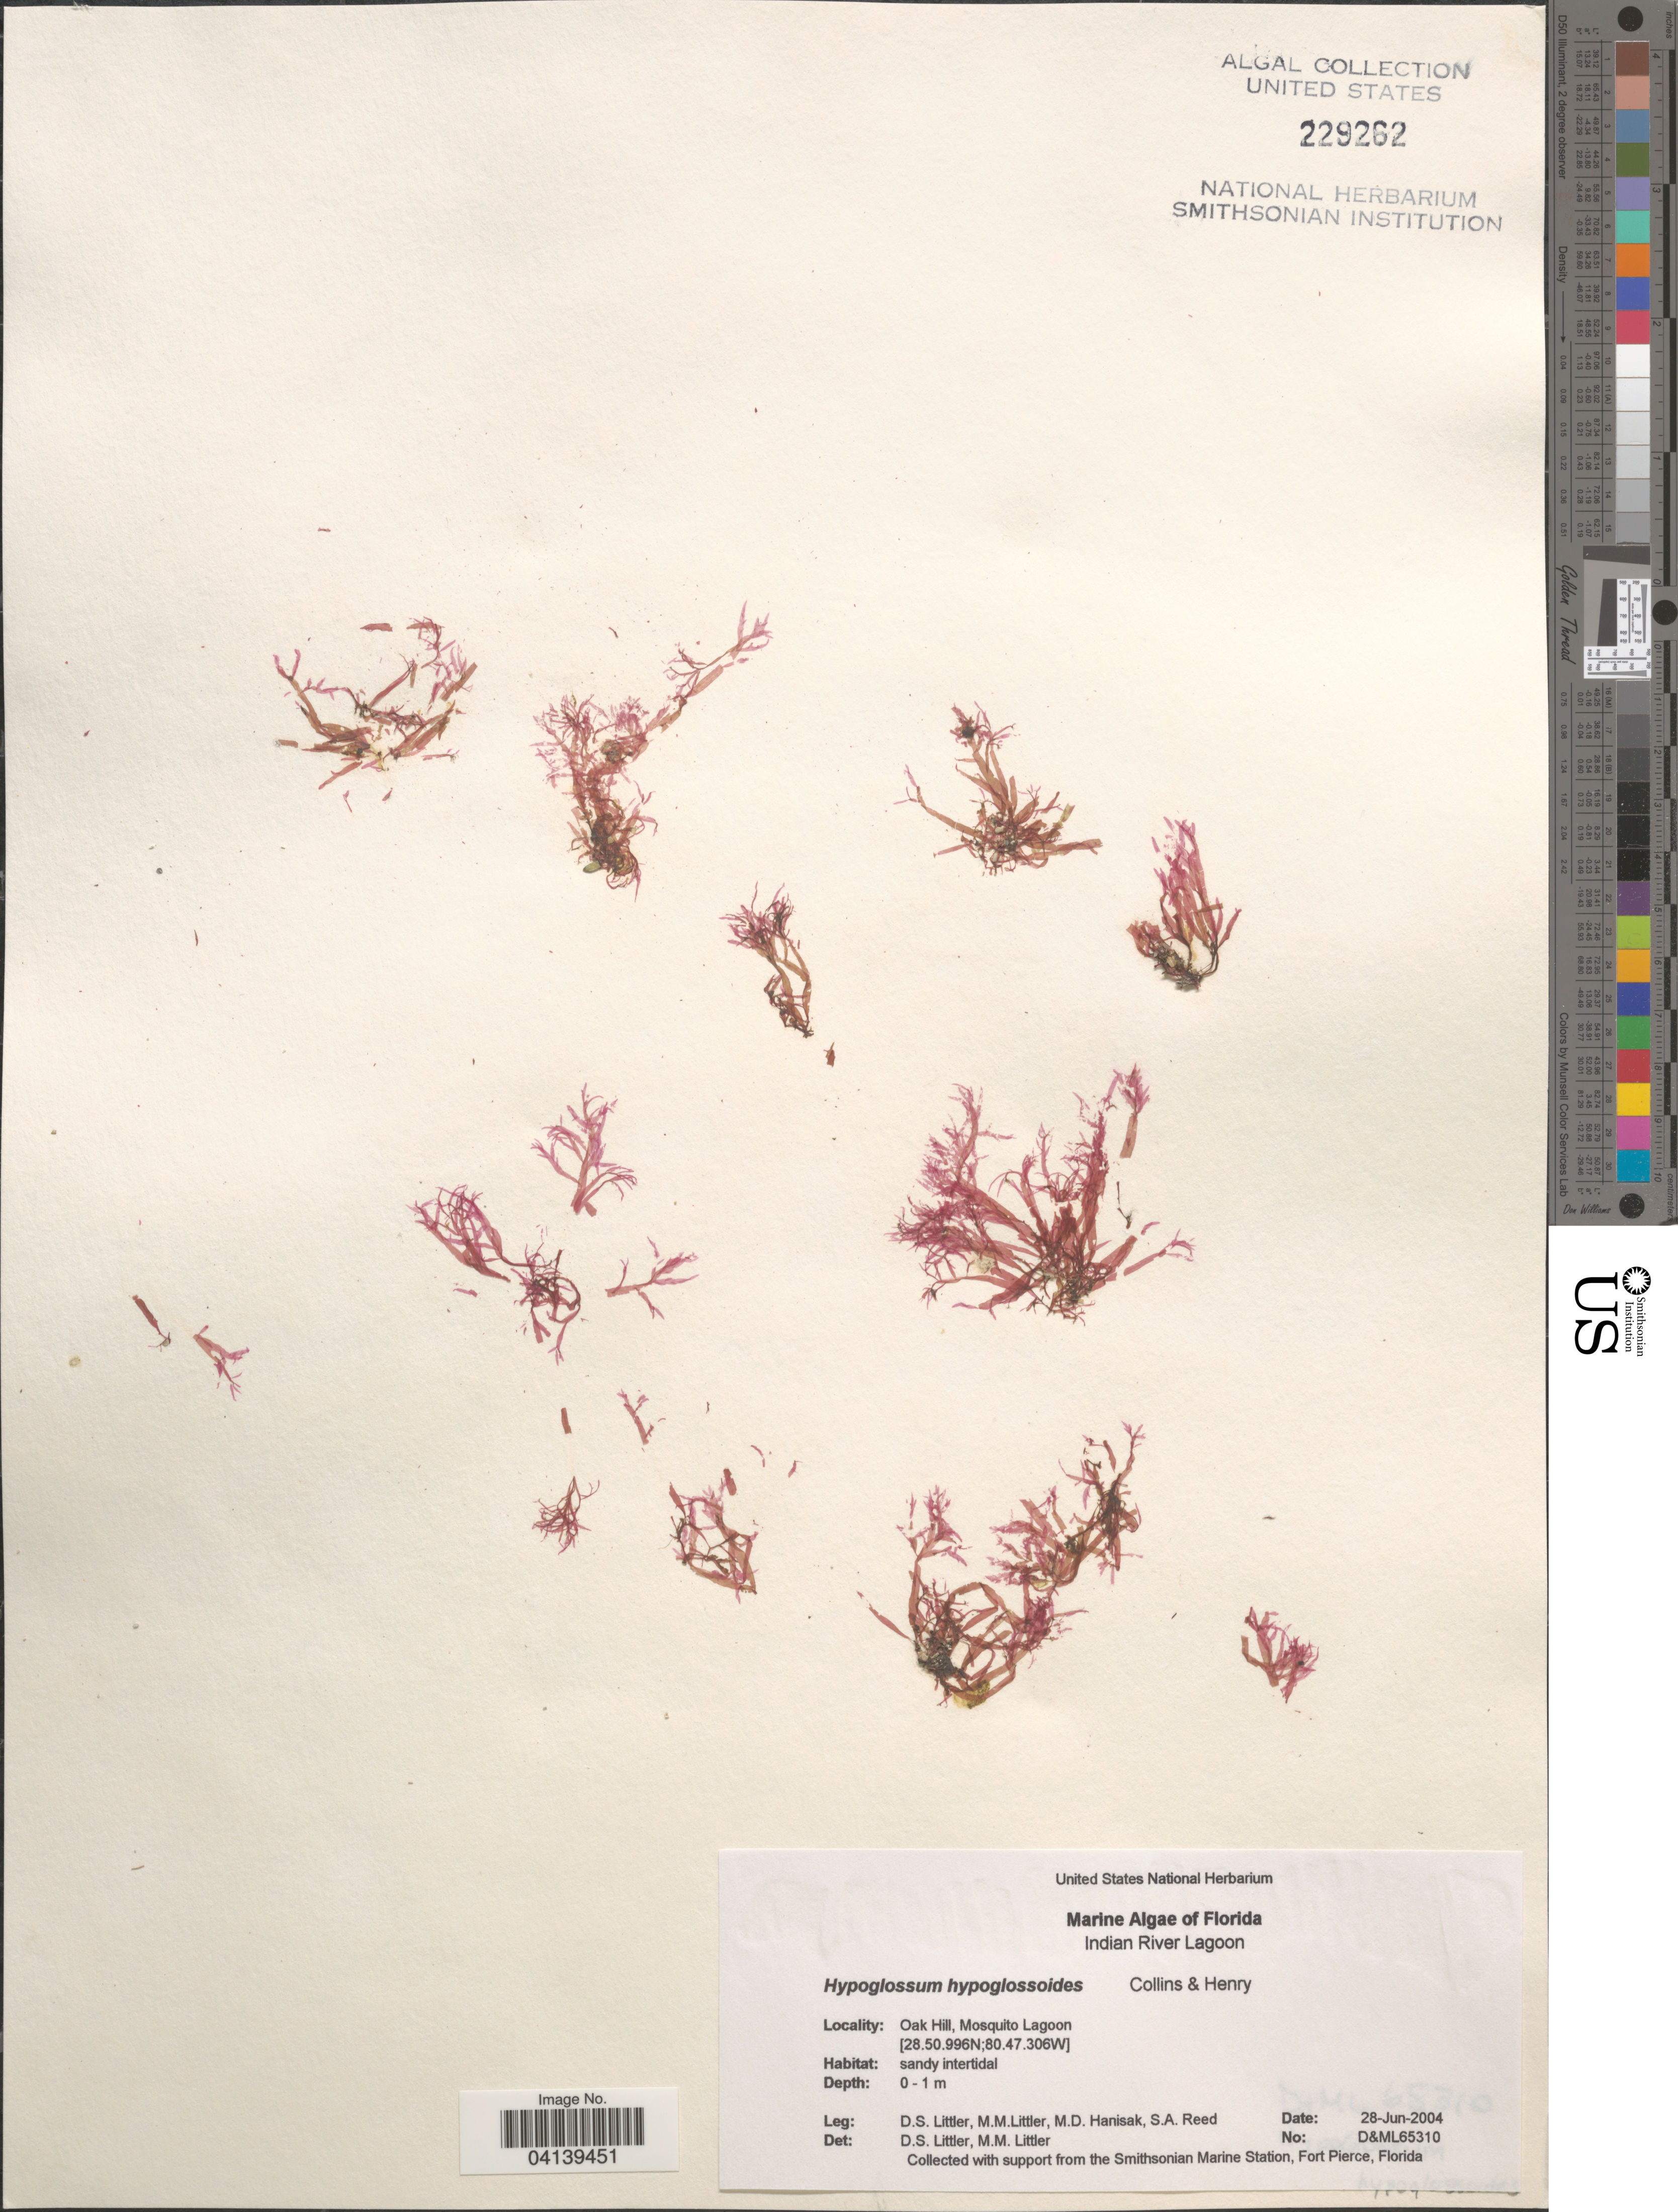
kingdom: Plantae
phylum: Rhodophyta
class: Florideophyceae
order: Ceramiales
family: Delesseriaceae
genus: Hypoglossum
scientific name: Hypoglossum hypoglossoides (Harv.) Womersley & Shepley, nom. illeg.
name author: (Harv.) Womersley & Shepley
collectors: D. S. Littler, M. Hanisak & S. Reed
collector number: D&ML65310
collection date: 2004-06-28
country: United States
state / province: Florida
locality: Indian River Lagoon. Oak Hill, Mosquito Lagoon.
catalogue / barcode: US 229262